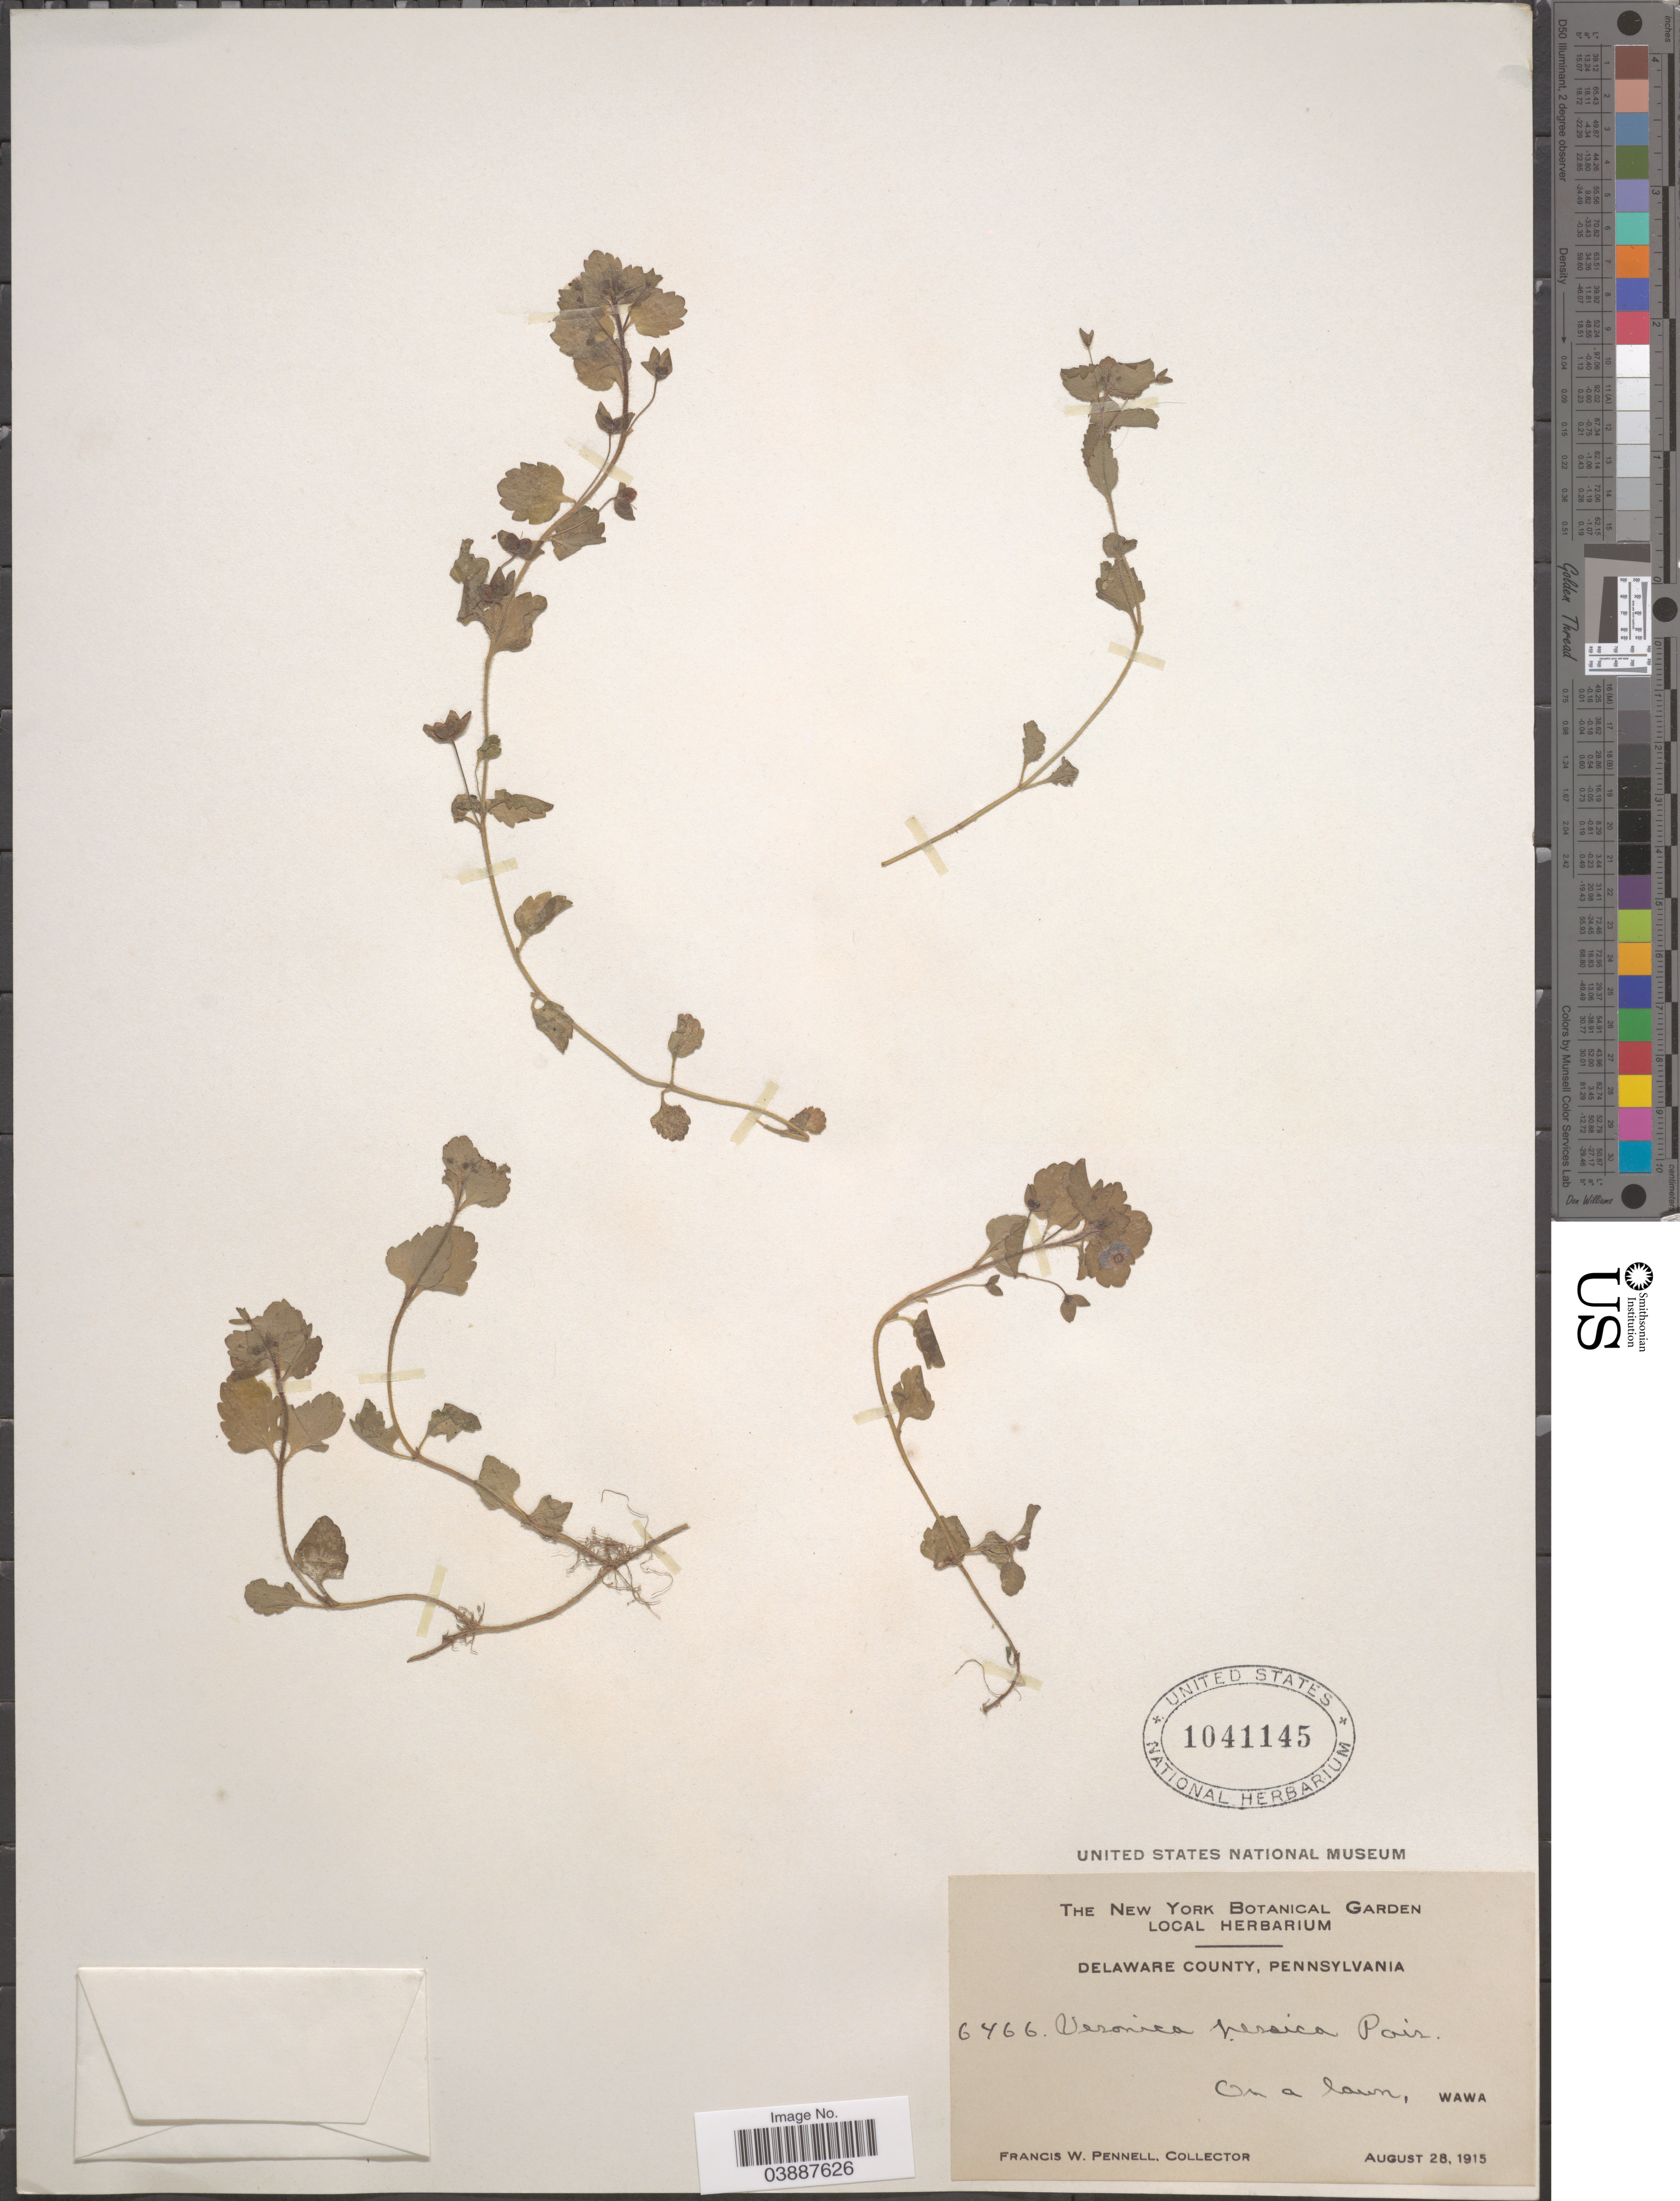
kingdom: Plantae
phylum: Tracheophyta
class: Magnoliopsida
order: Lamiales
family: Plantaginaceae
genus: Veronica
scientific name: Veronica persica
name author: Poir.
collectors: F. W. Pennell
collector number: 6466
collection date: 1915-08-28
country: United States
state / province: Pennsylvania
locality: Delaware County. On a lawn, Wawa.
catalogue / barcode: US 1041145